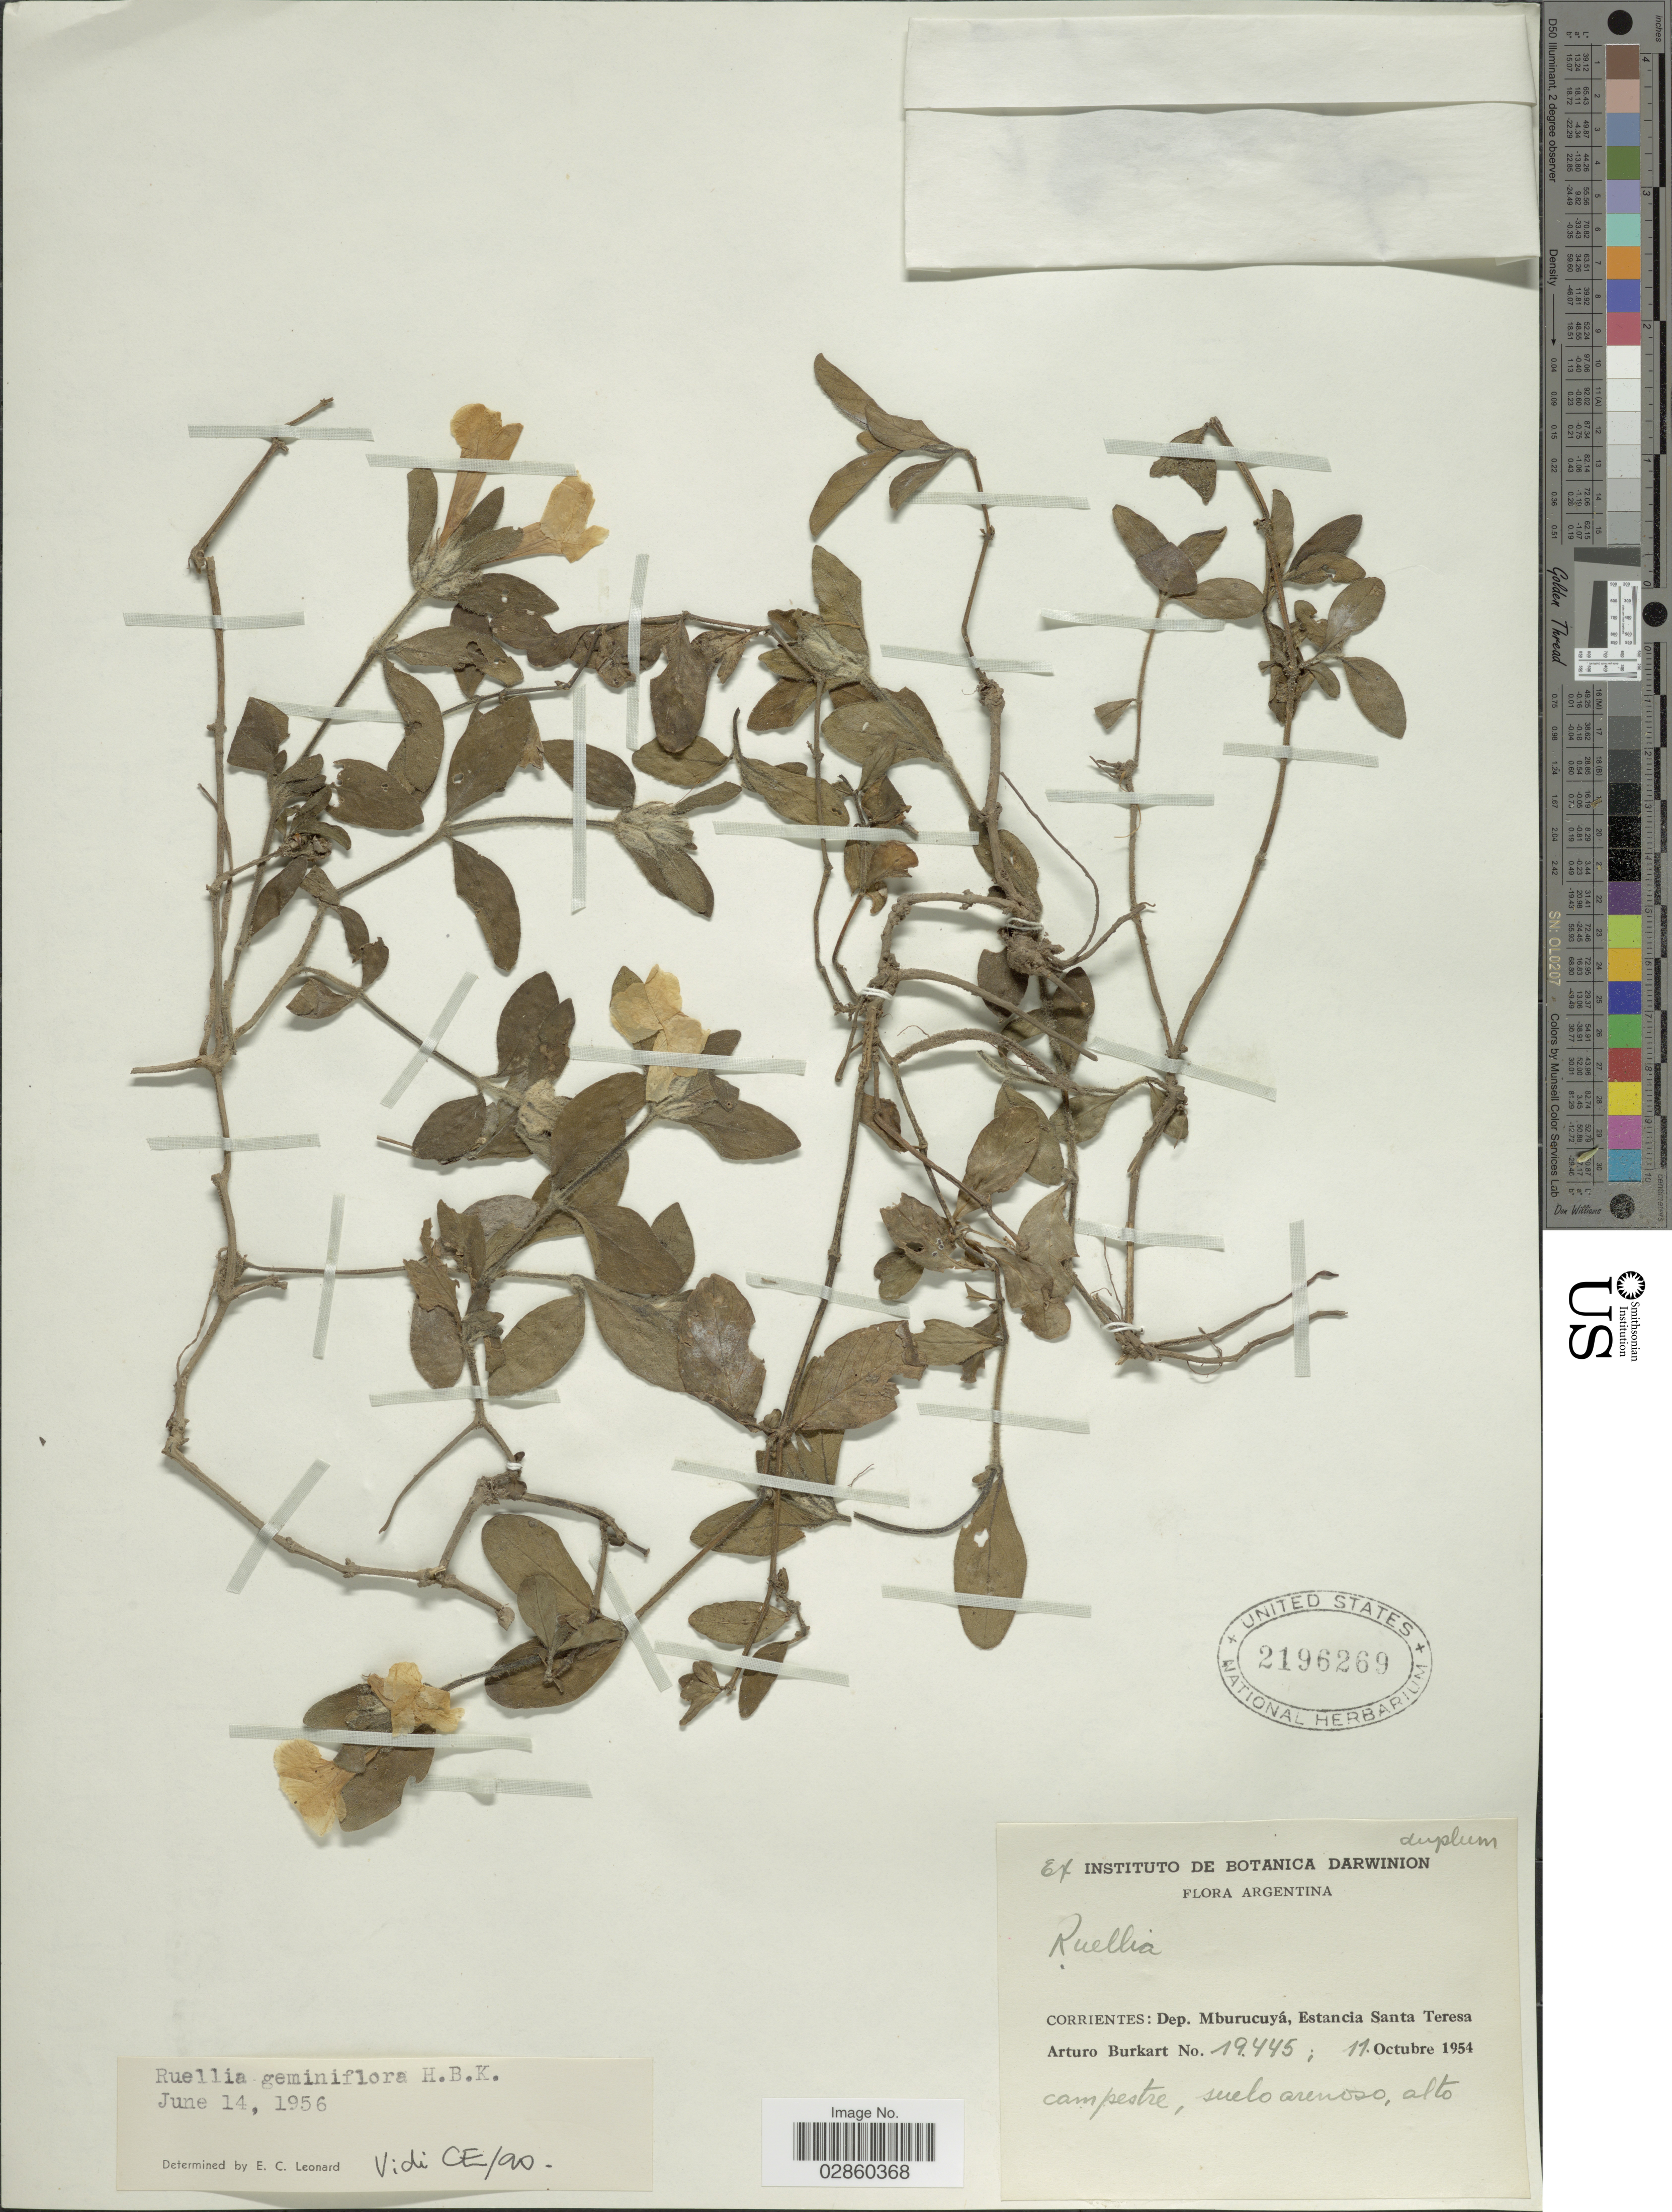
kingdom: Plantae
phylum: Tracheophyta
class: Magnoliopsida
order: Lamiales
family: Acanthaceae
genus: Ruellia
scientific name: Ruellia geminiflora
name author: Kunth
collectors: A. E. Burkart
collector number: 19445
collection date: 1954-10-11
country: Argentina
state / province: Corrientes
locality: Corrientes: Dep. Mburucuyá, Estancia Santa Teresa.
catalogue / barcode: US 2196269